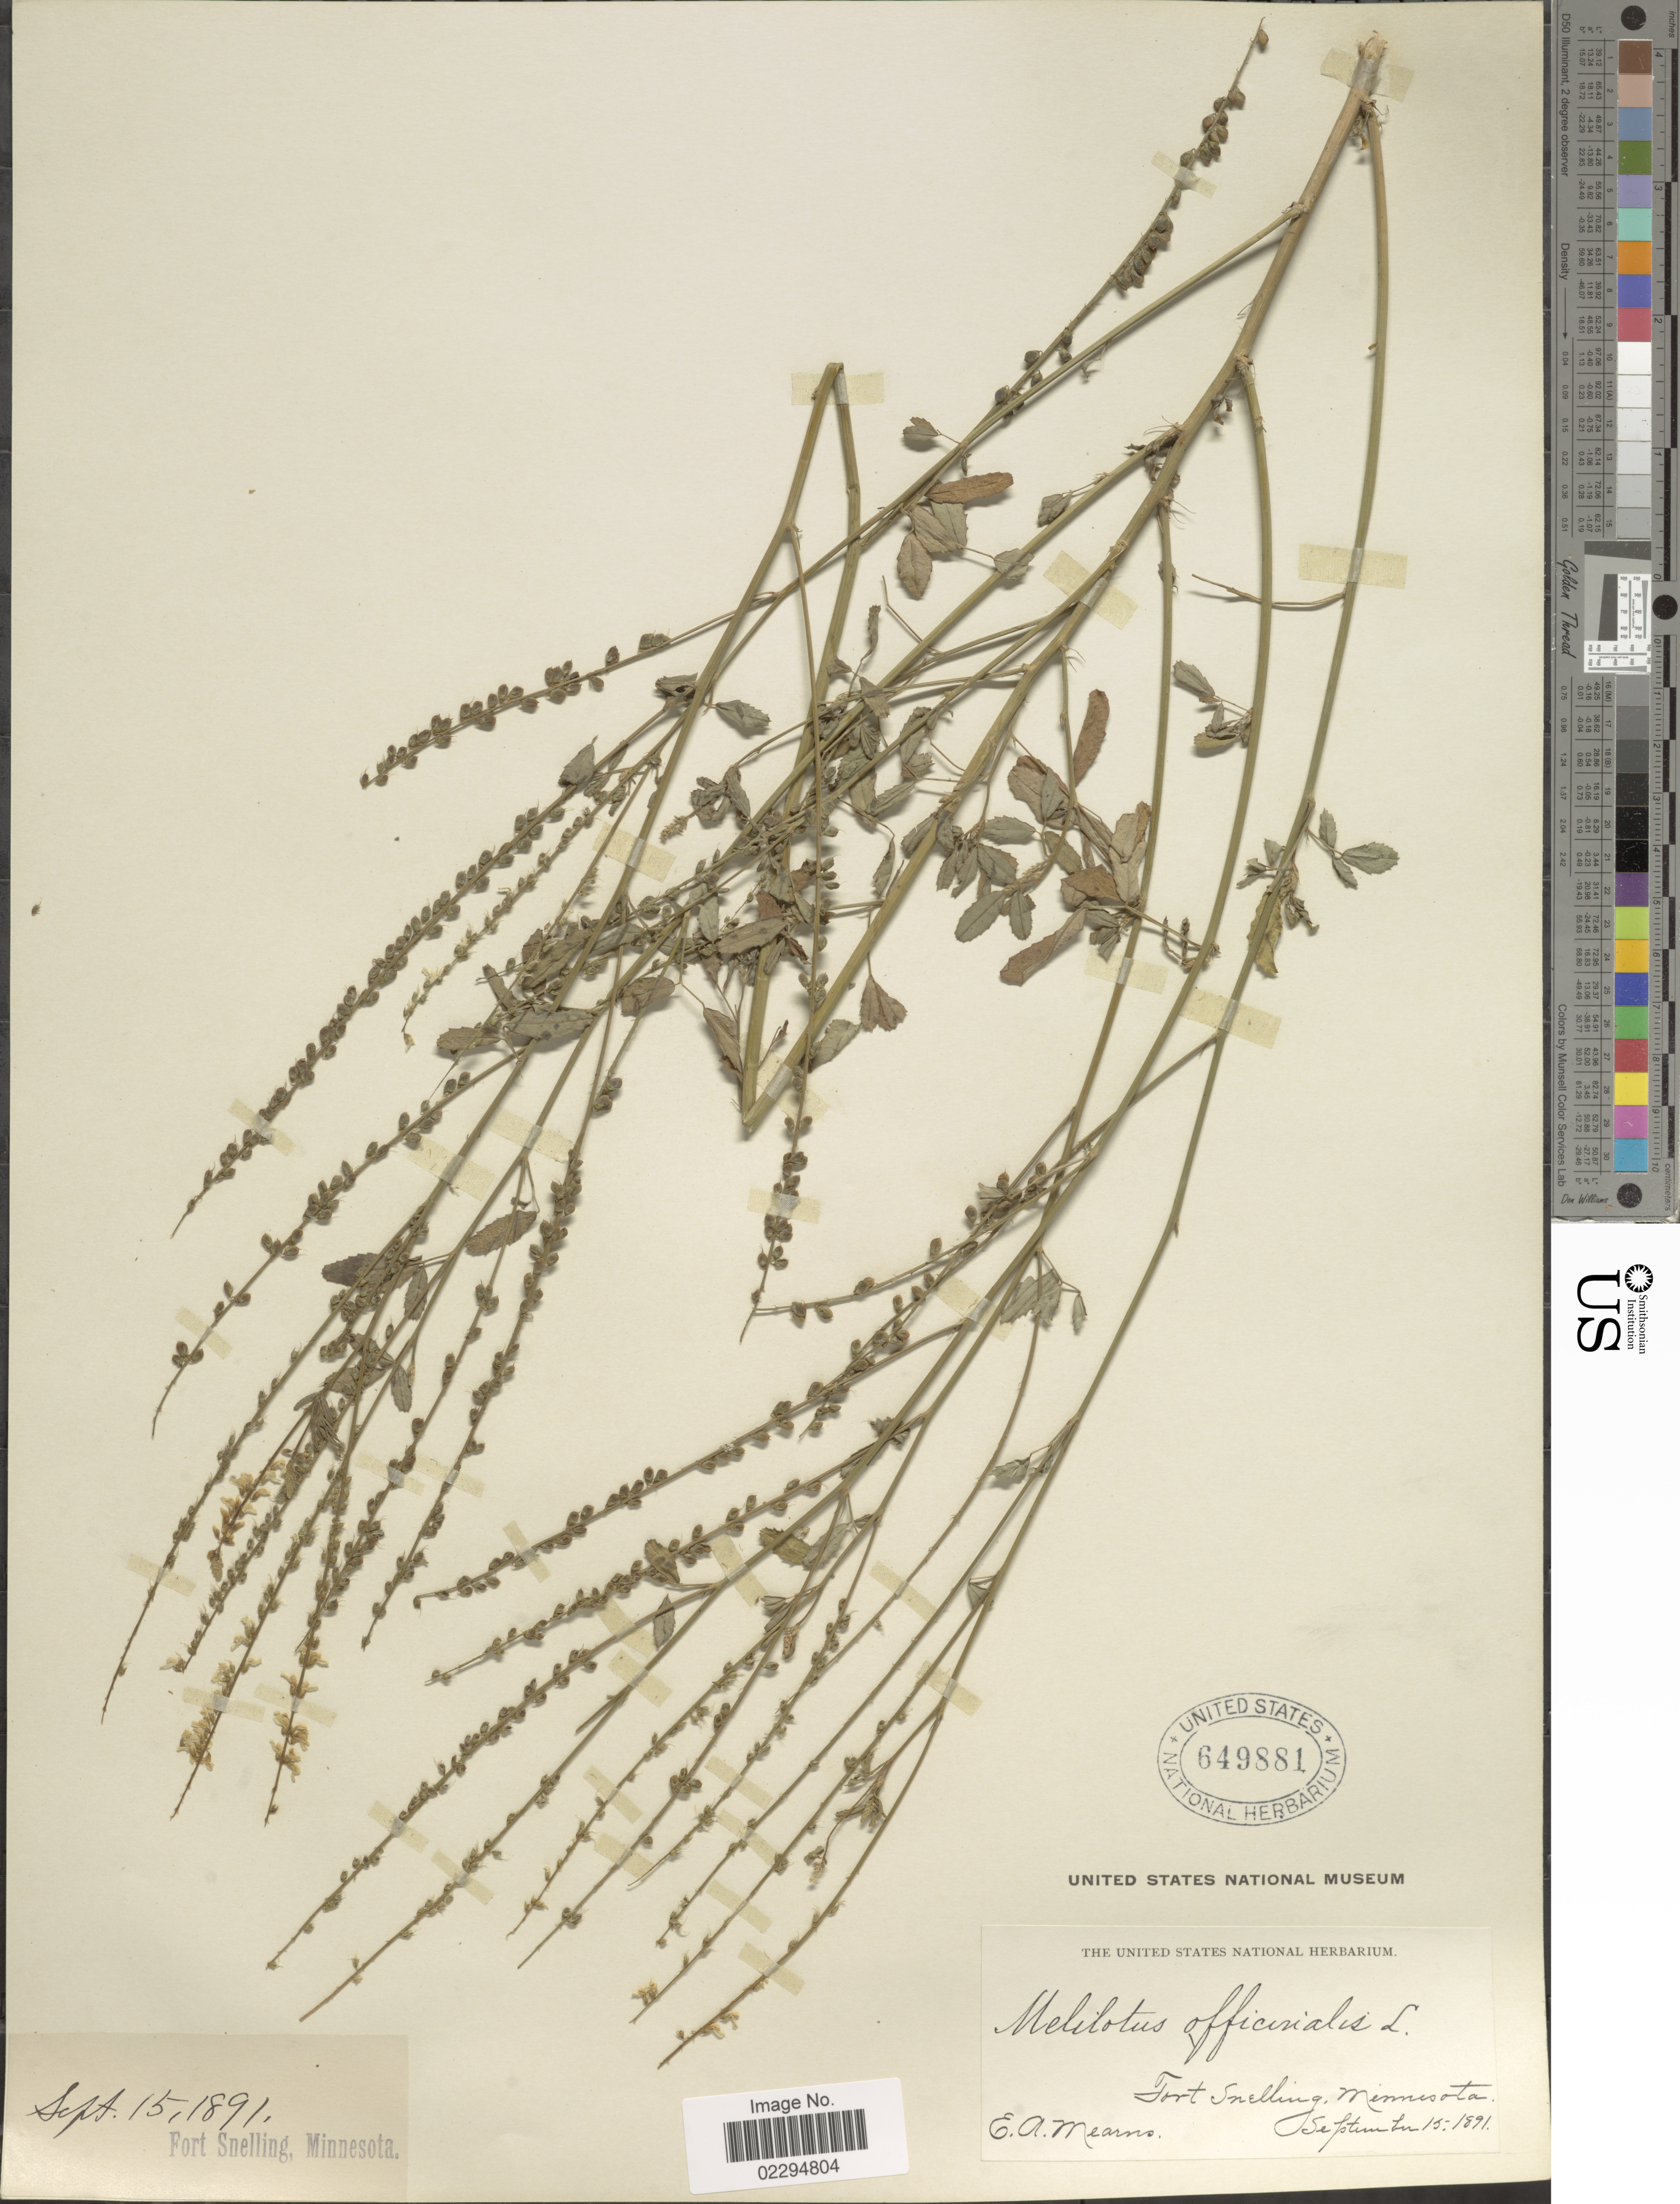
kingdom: Plantae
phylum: Tracheophyta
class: Magnoliopsida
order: Fabales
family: Fabaceae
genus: Melilotus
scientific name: Melilotus officinalis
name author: (L.) Lam.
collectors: E. A. Mearns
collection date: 1891-09-15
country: United States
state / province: Minnesota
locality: Fort Snelling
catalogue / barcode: US 649881